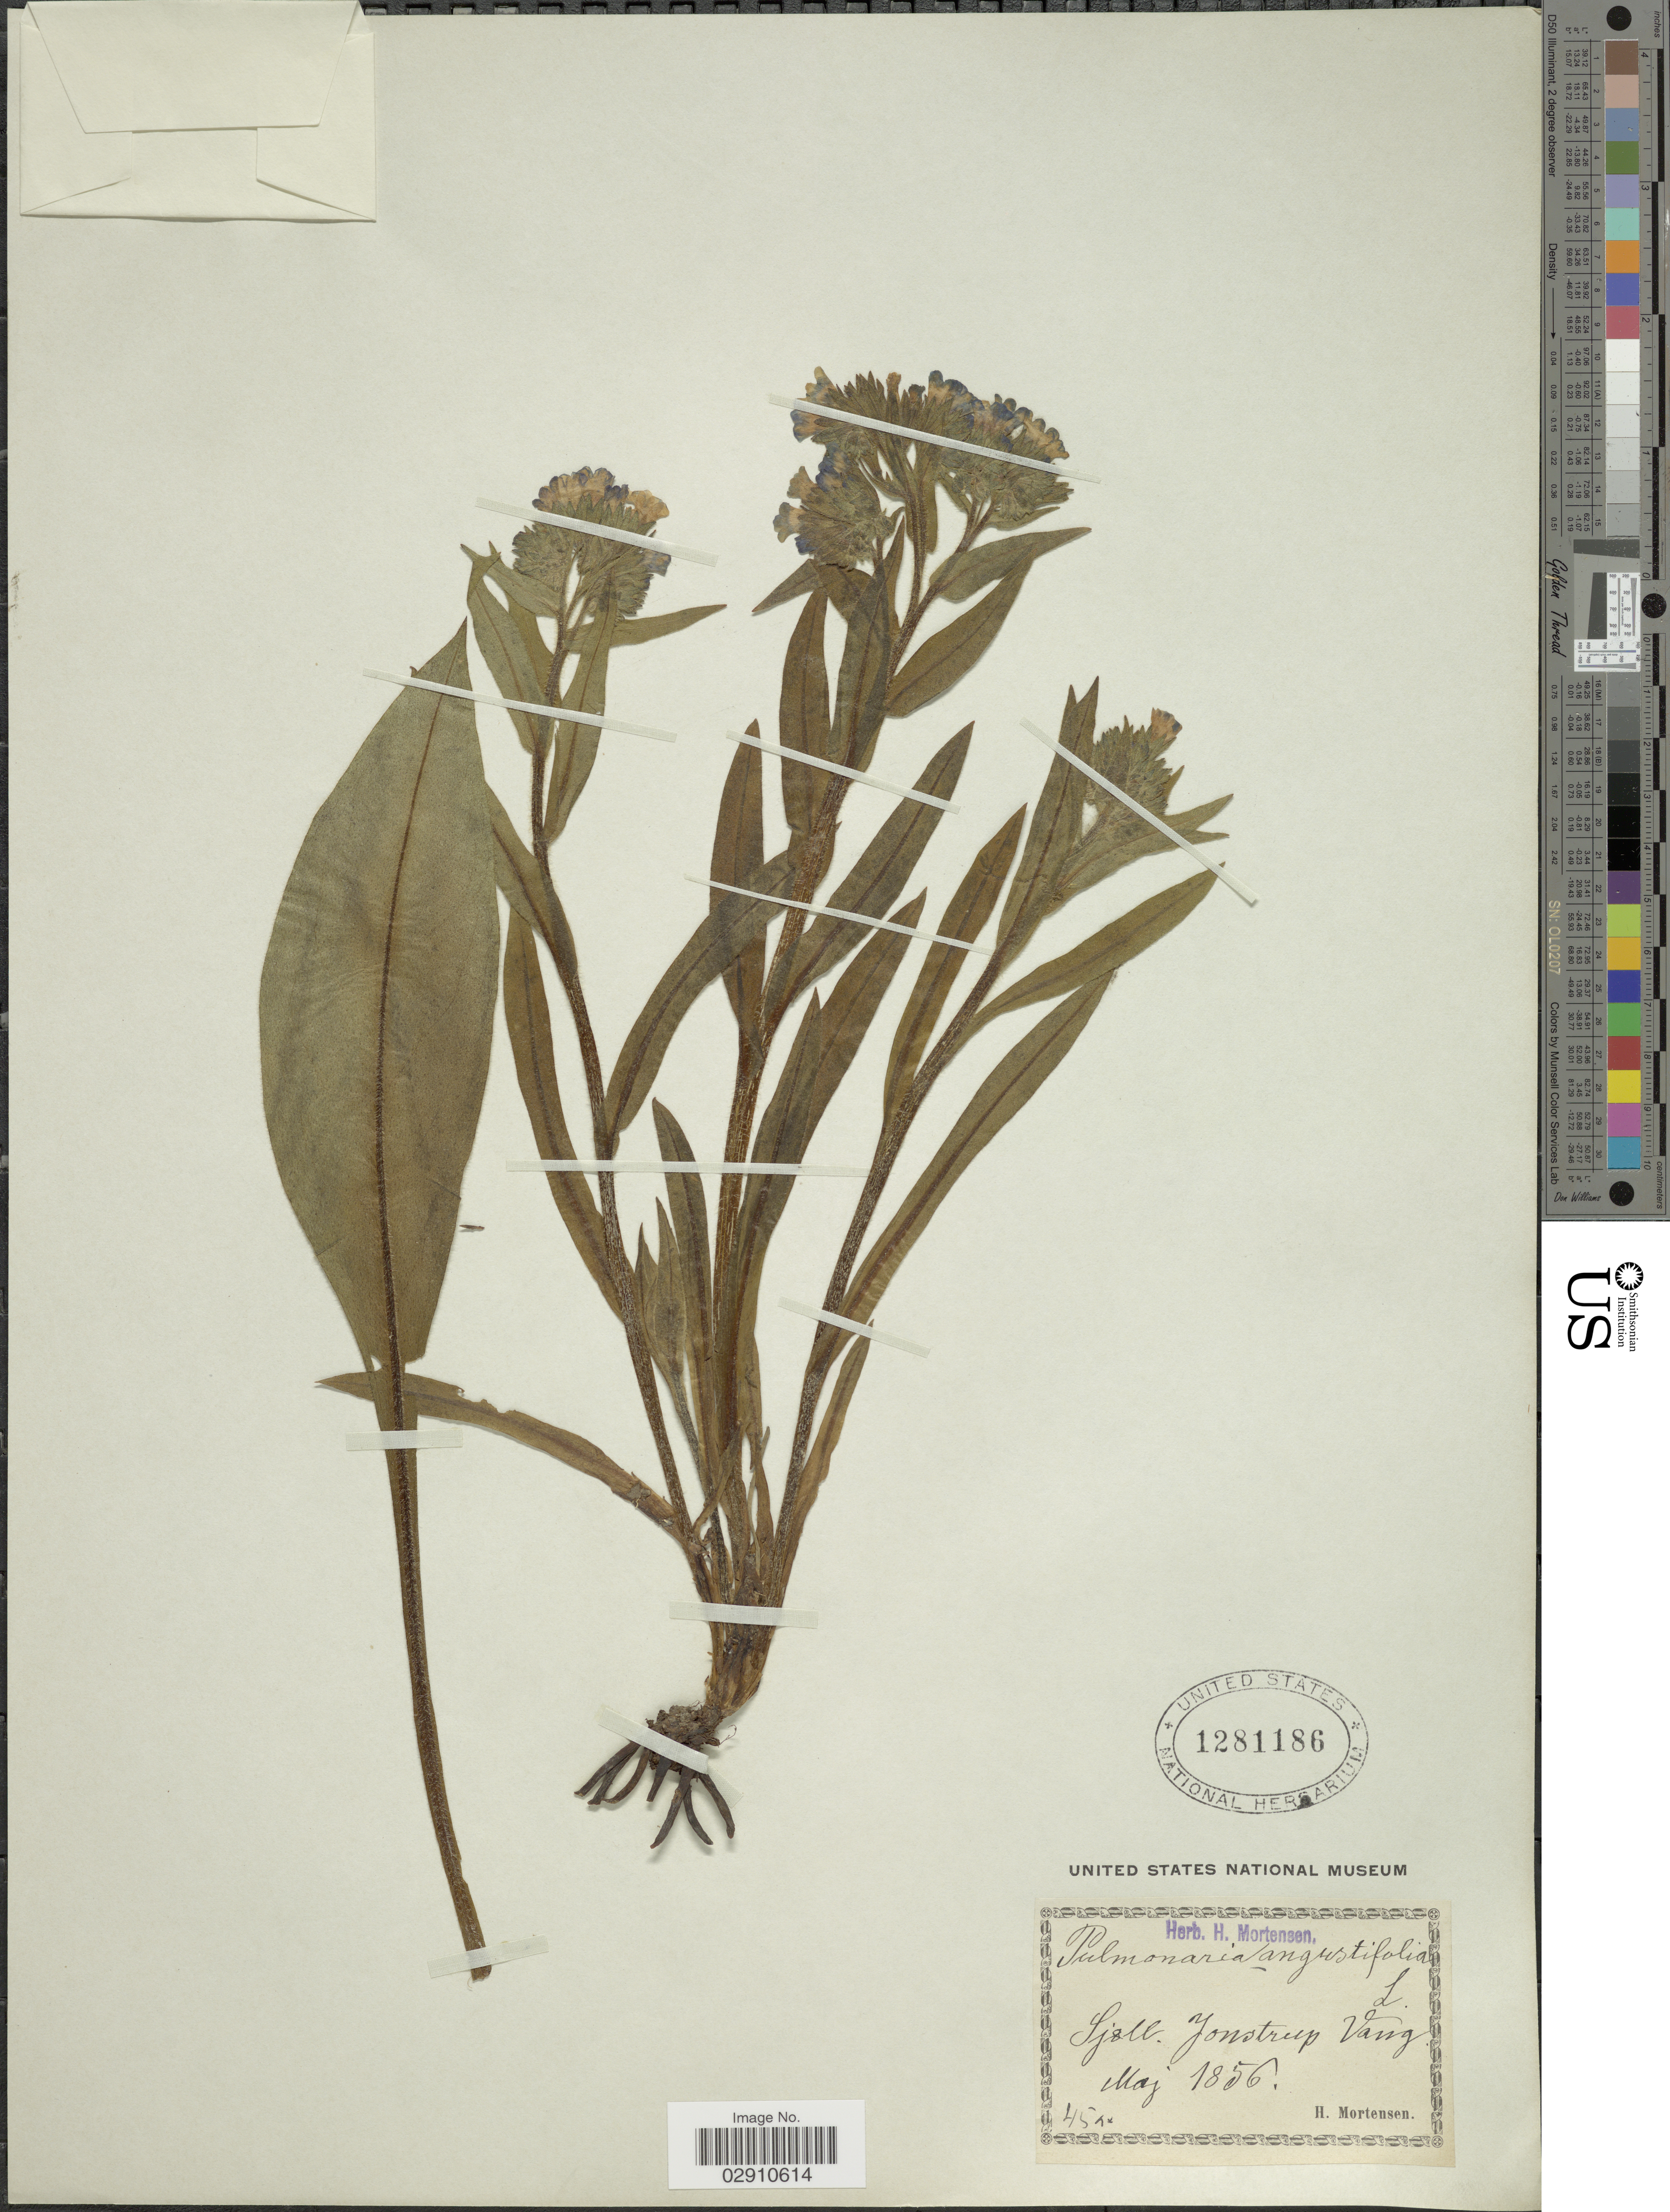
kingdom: Plantae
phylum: Tracheophyta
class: Magnoliopsida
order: Boraginales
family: Boraginaceae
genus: Pulmonaria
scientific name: Pulmonaria angustifolia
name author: L.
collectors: H. Mortensen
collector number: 45a*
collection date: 1856-05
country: Denmark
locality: Sjoll. Jonstrup Vang.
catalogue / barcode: US 1281186